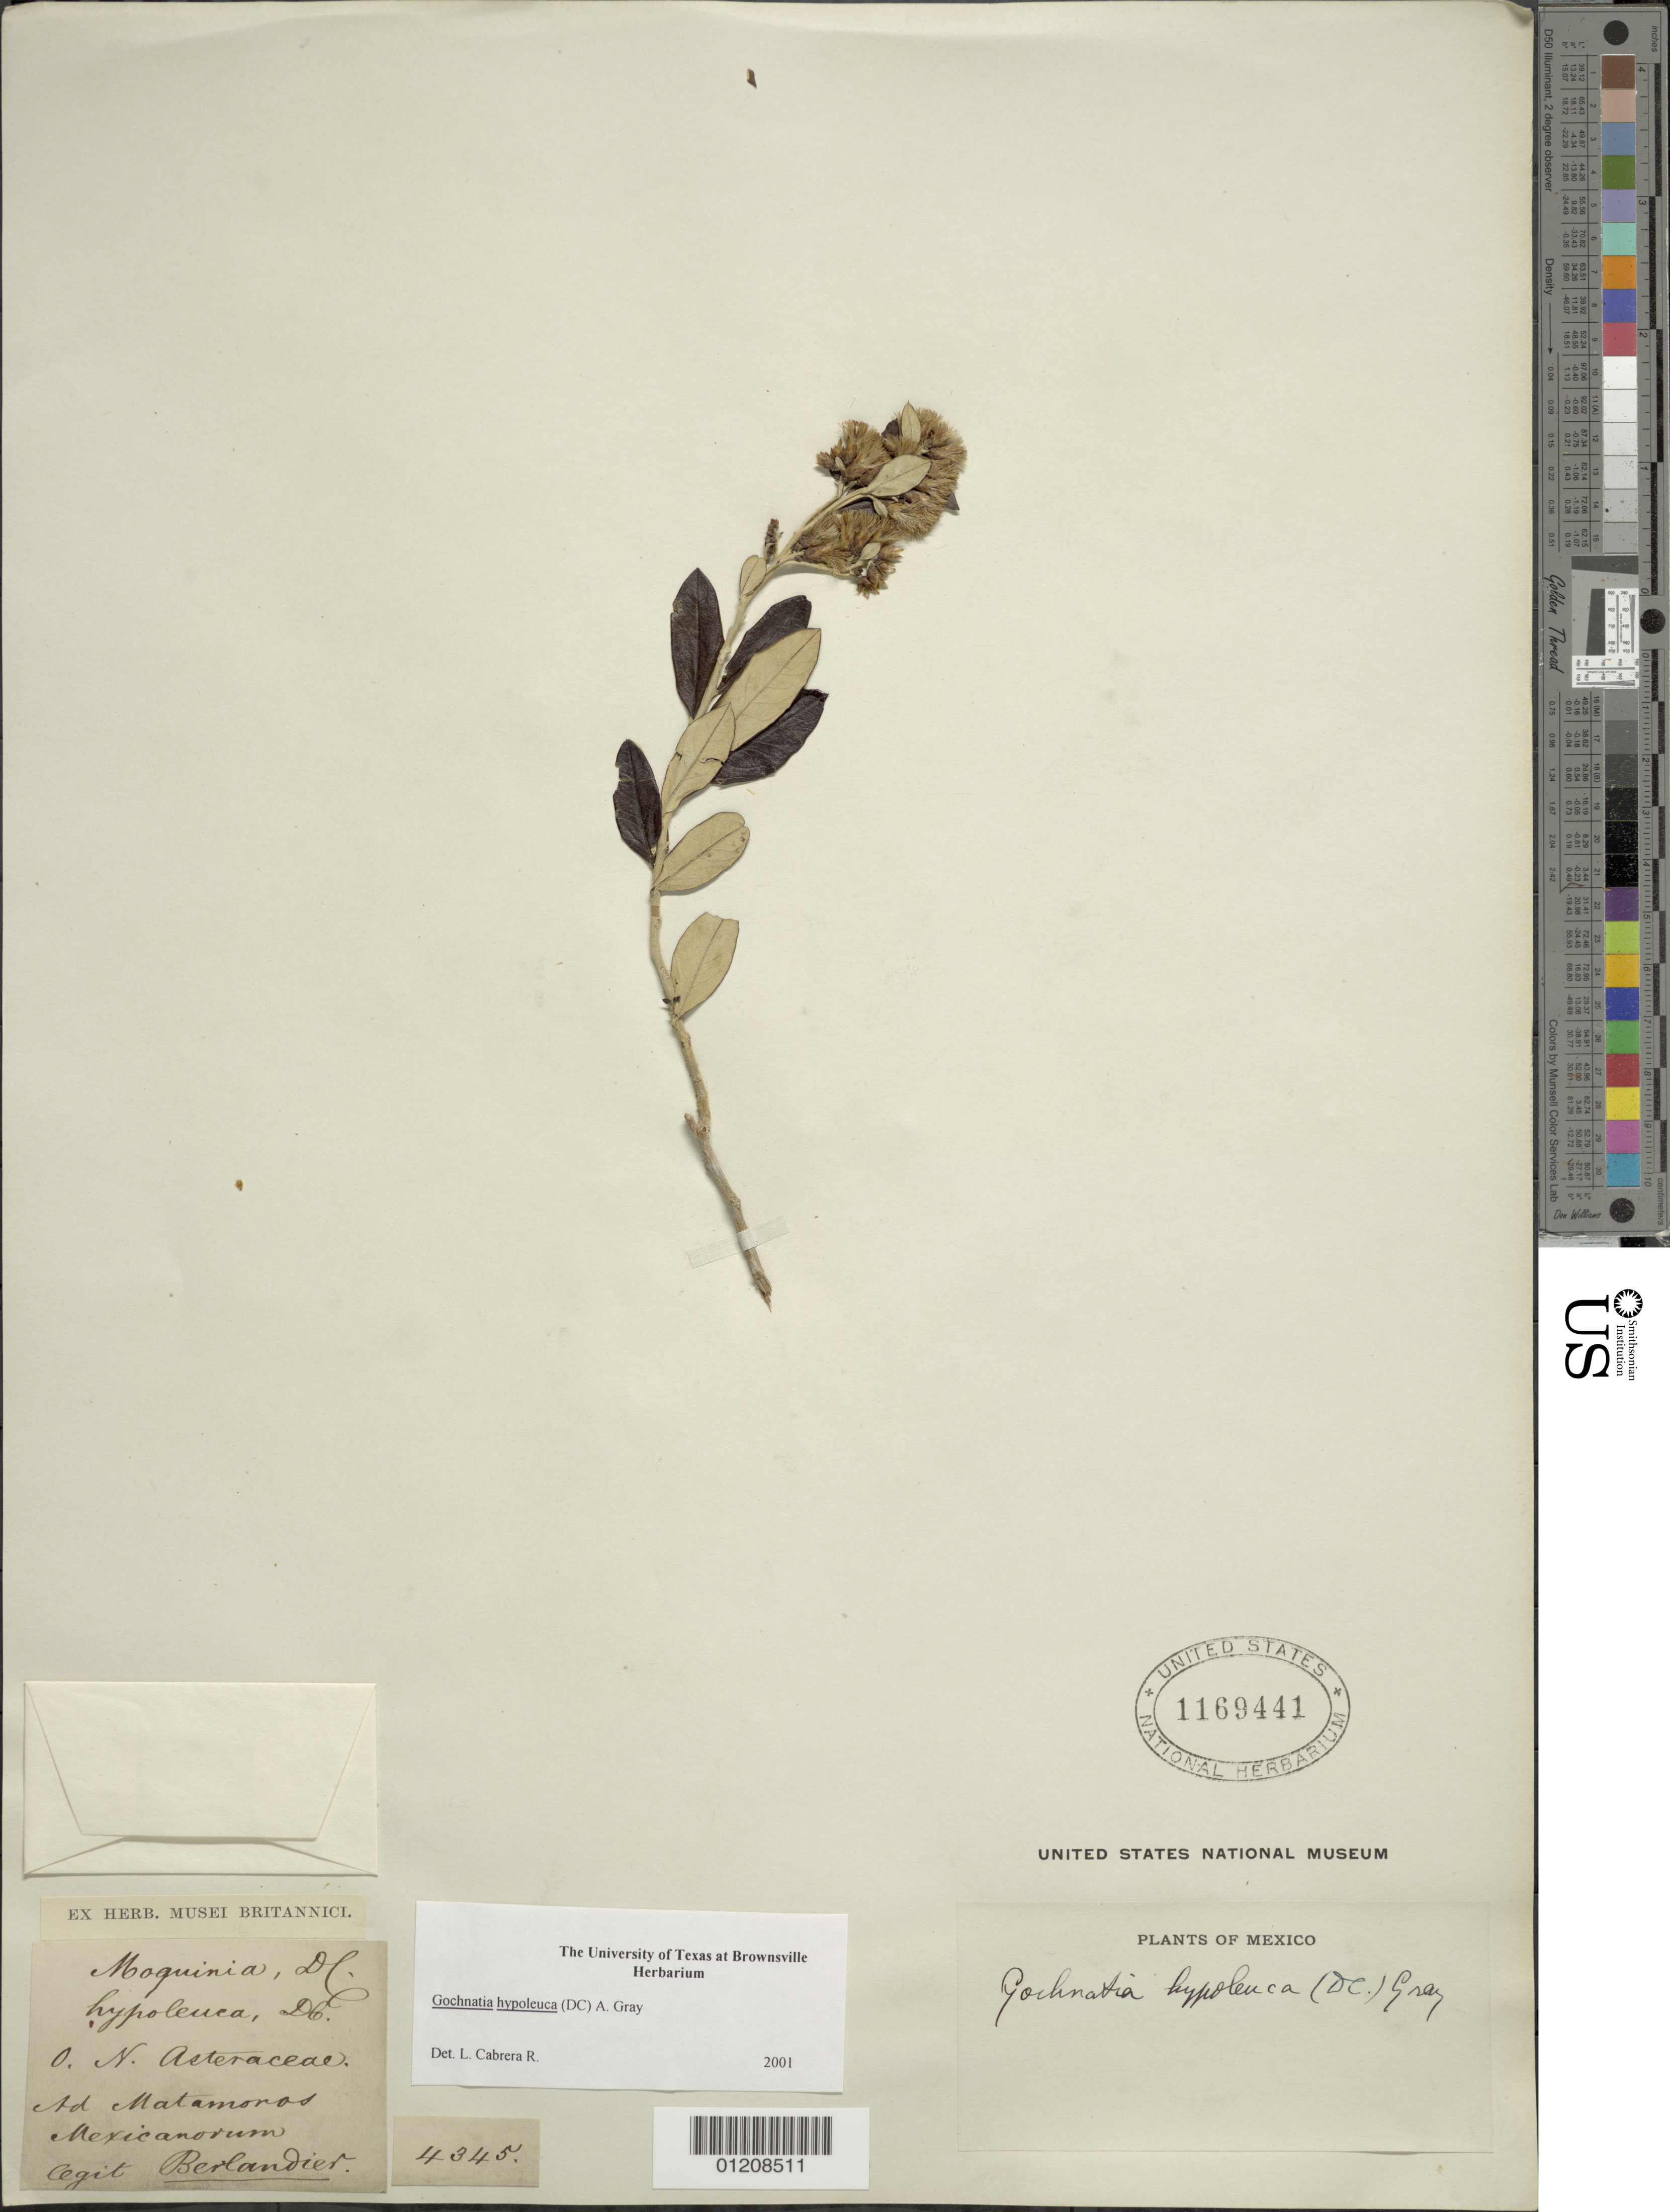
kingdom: Plantae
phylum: Tracheophyta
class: Magnoliopsida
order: Asterales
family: Asteraceae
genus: Nahuatlea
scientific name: Nahuatlea hypoleuca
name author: (DC.) V.A. Funk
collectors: J. L. Berlandier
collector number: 4345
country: Mexico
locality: Id Matamoros Mexicanorum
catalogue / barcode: US 1169441